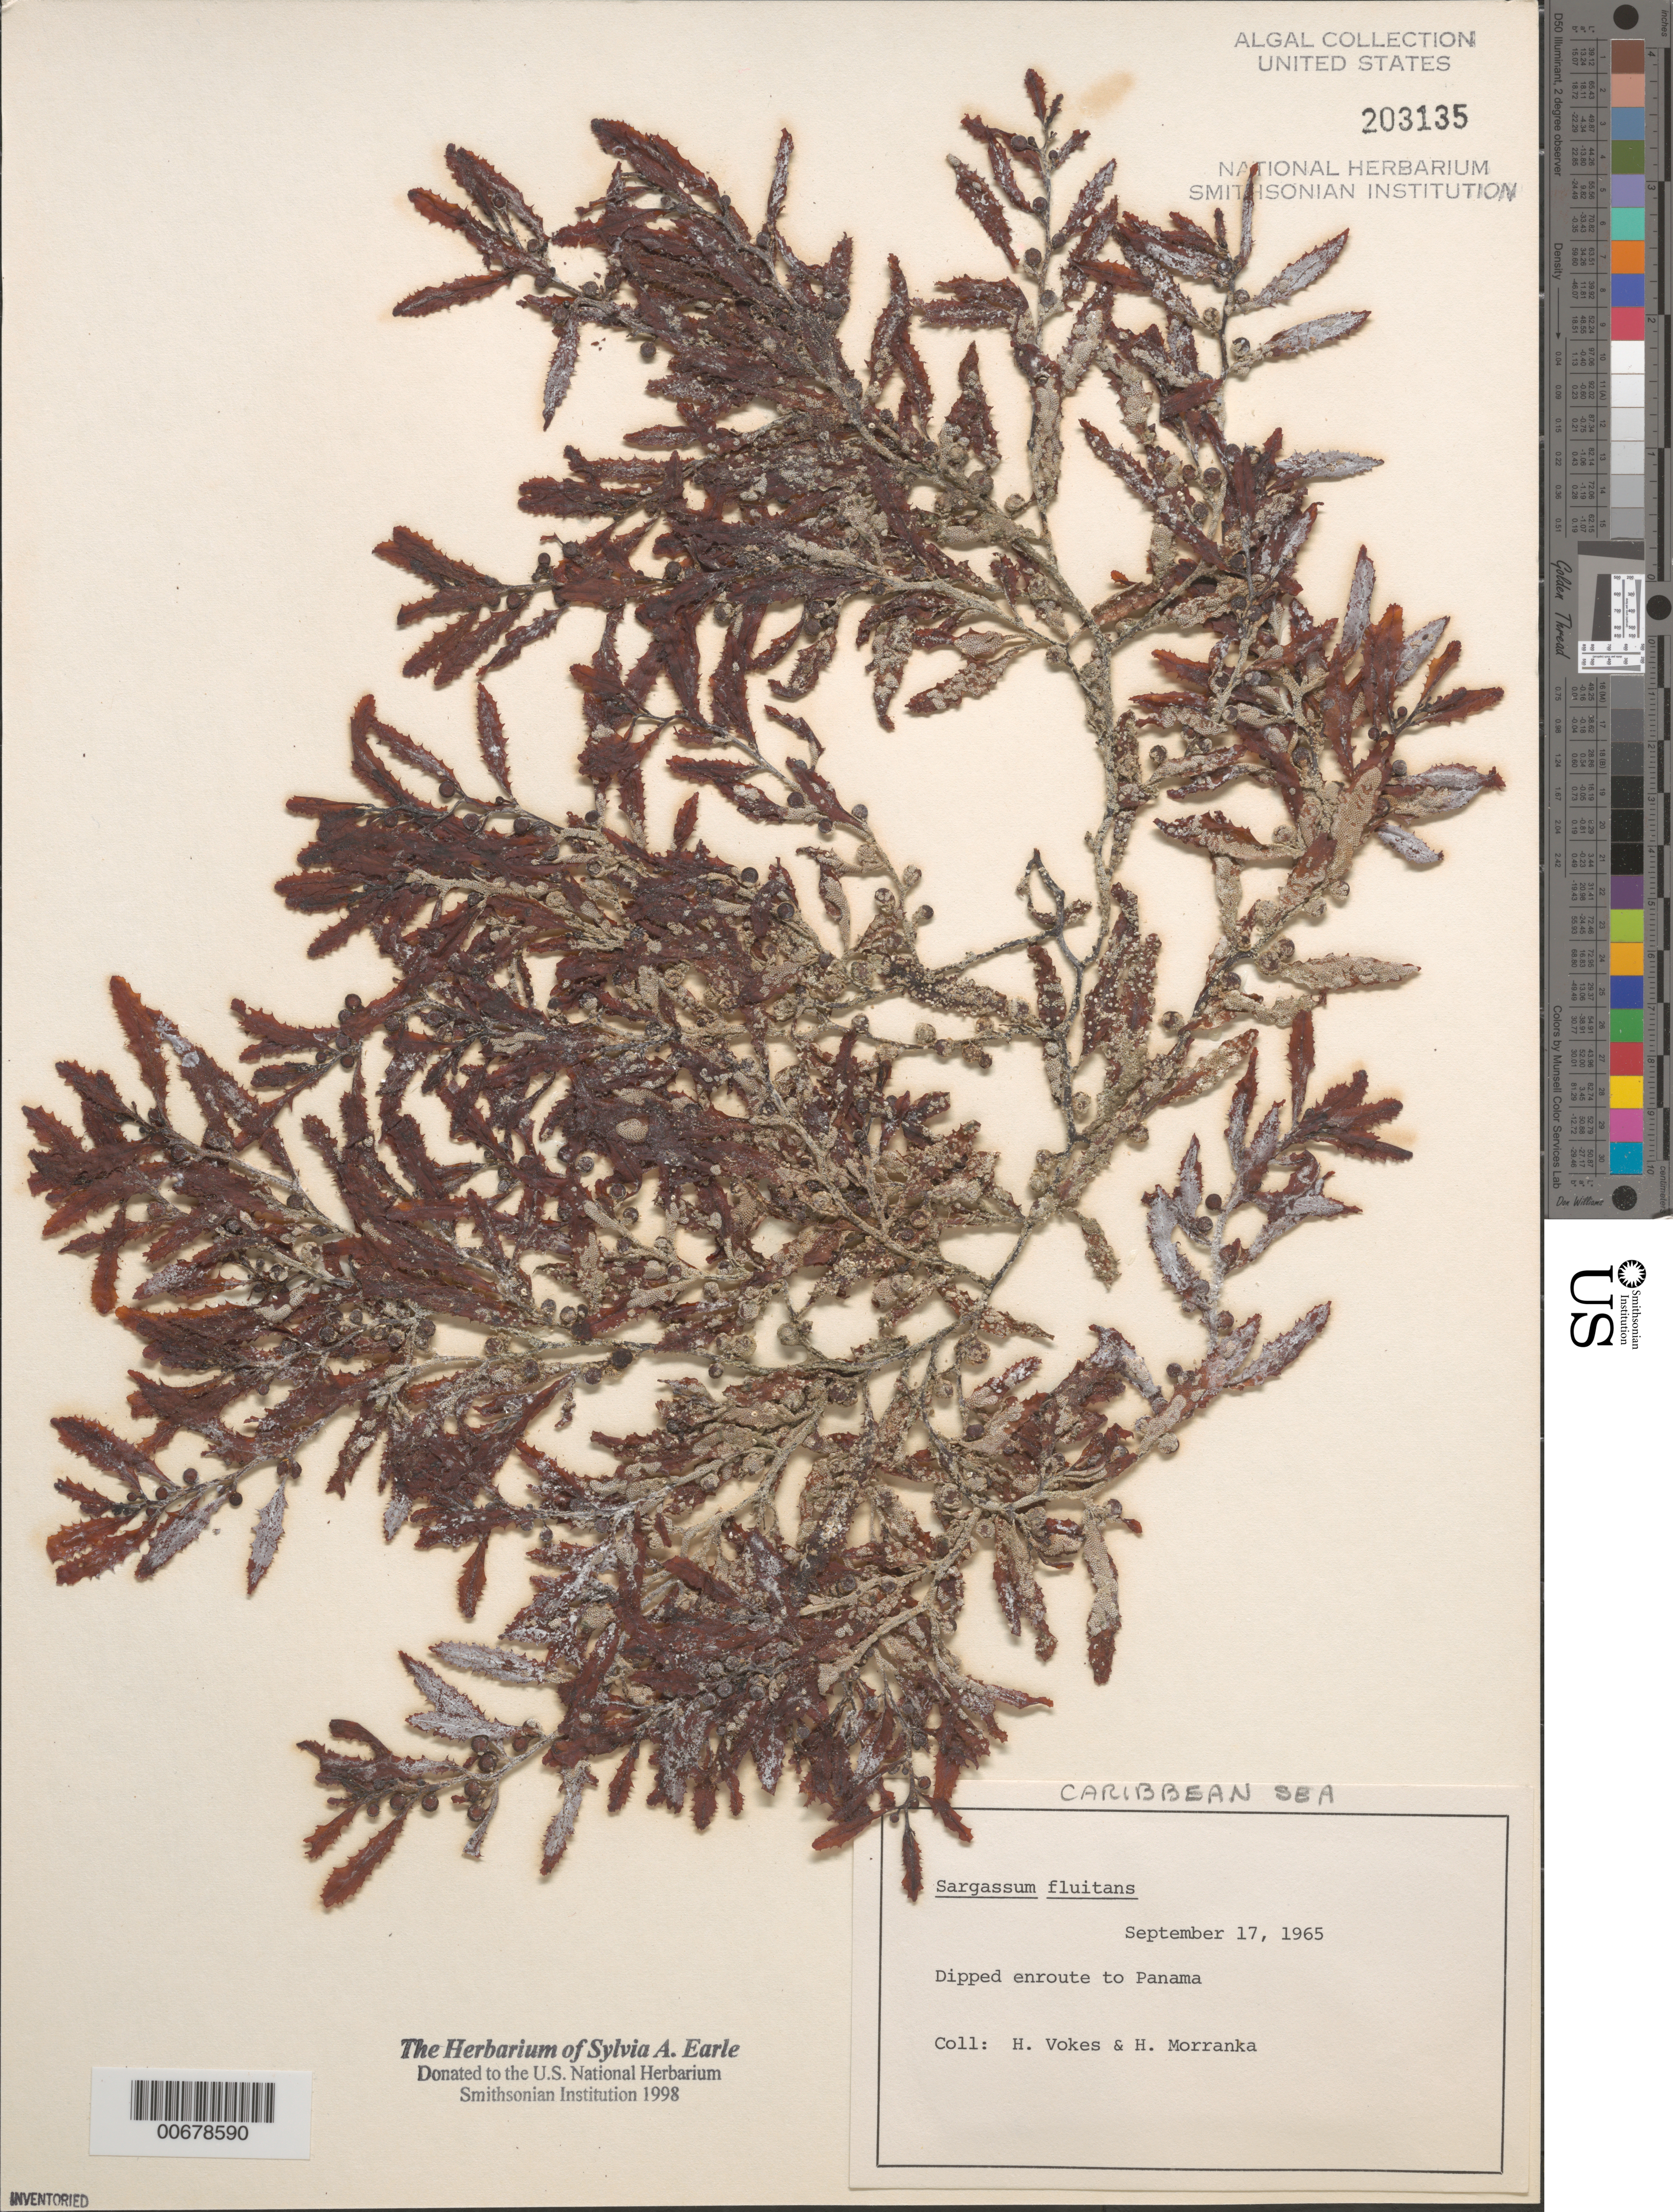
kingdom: Chromista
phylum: Ochrophyta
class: Phaeophyceae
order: Fucales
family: Sargassaceae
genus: Sargassum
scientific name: Sargassum fluitans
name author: (Børgesen) Børgesen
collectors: H. Vokes & H. Murranka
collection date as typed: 17 Sep 1965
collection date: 1965-09-17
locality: Caribbean Sea (enroute to Panama)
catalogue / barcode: US 203135